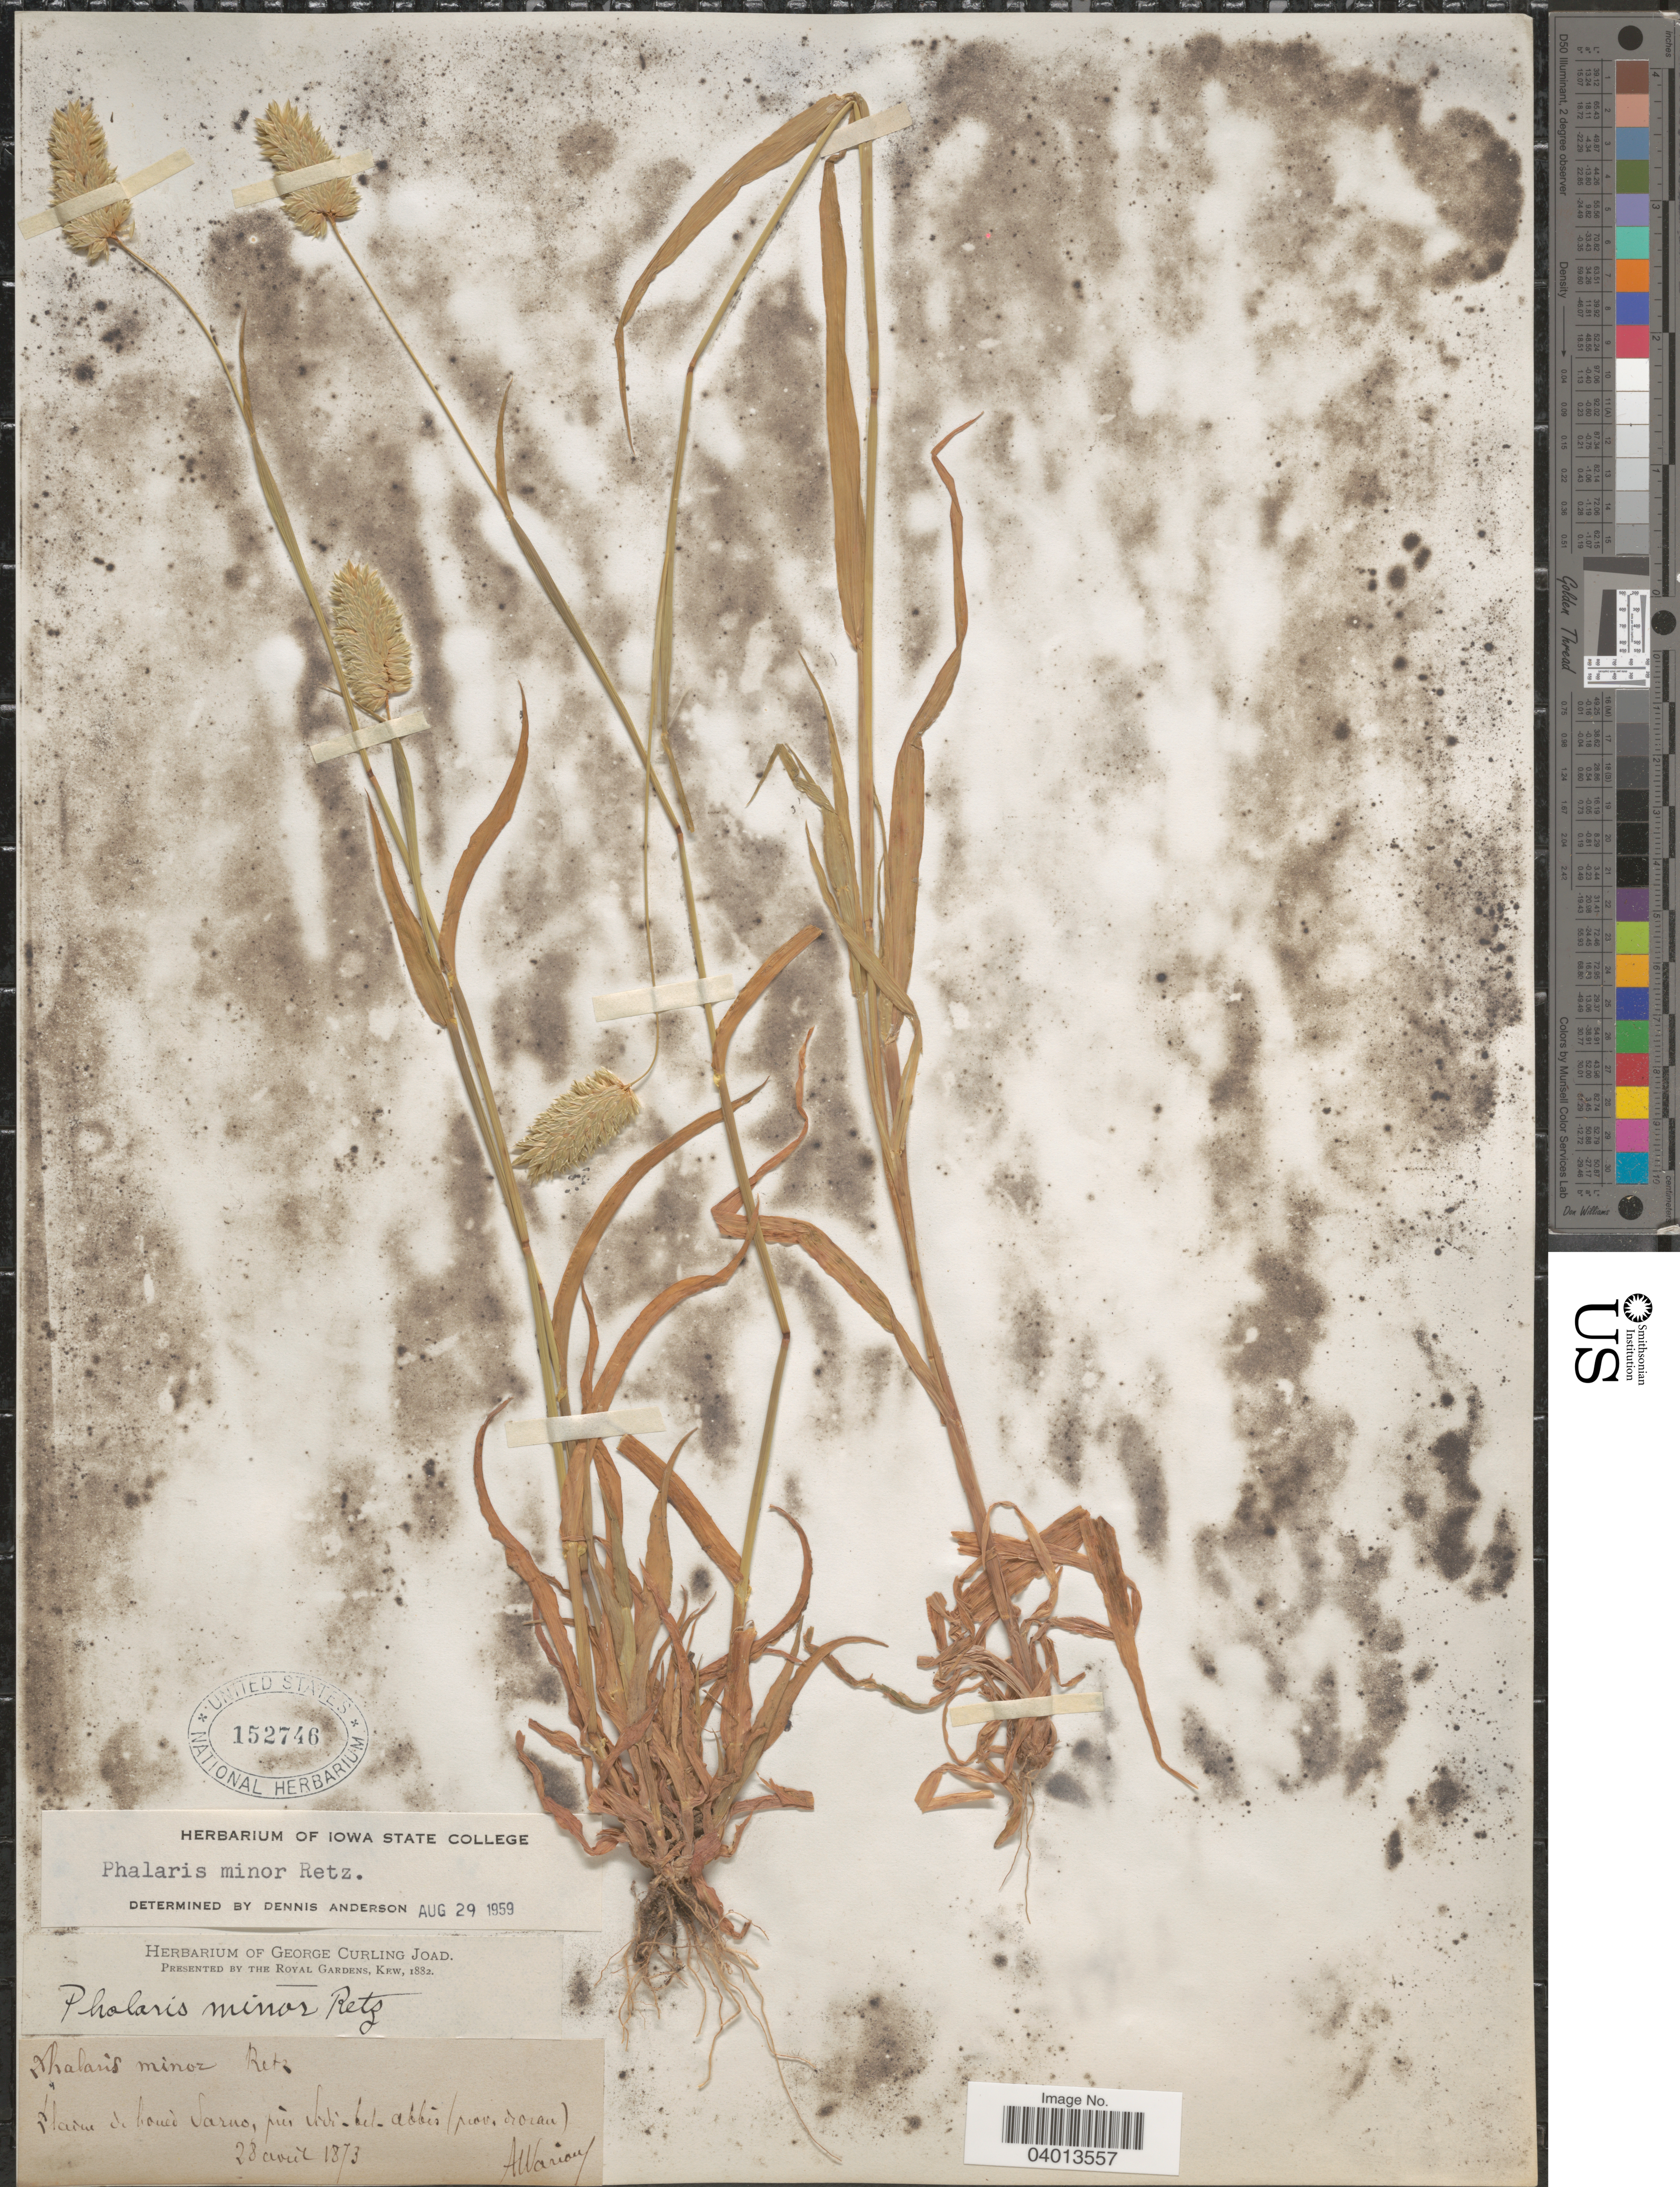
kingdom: Plantae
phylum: Tracheophyta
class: Liliopsida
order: Poales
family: Poaceae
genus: Phalaris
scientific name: Phalaris minor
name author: Retz.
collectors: A. Warion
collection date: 1873-04-28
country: Algeria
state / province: Oran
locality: Plaine de le oued Sarno, près Sidi-bel-Abbés (prov. d Oran).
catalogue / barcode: US 152746